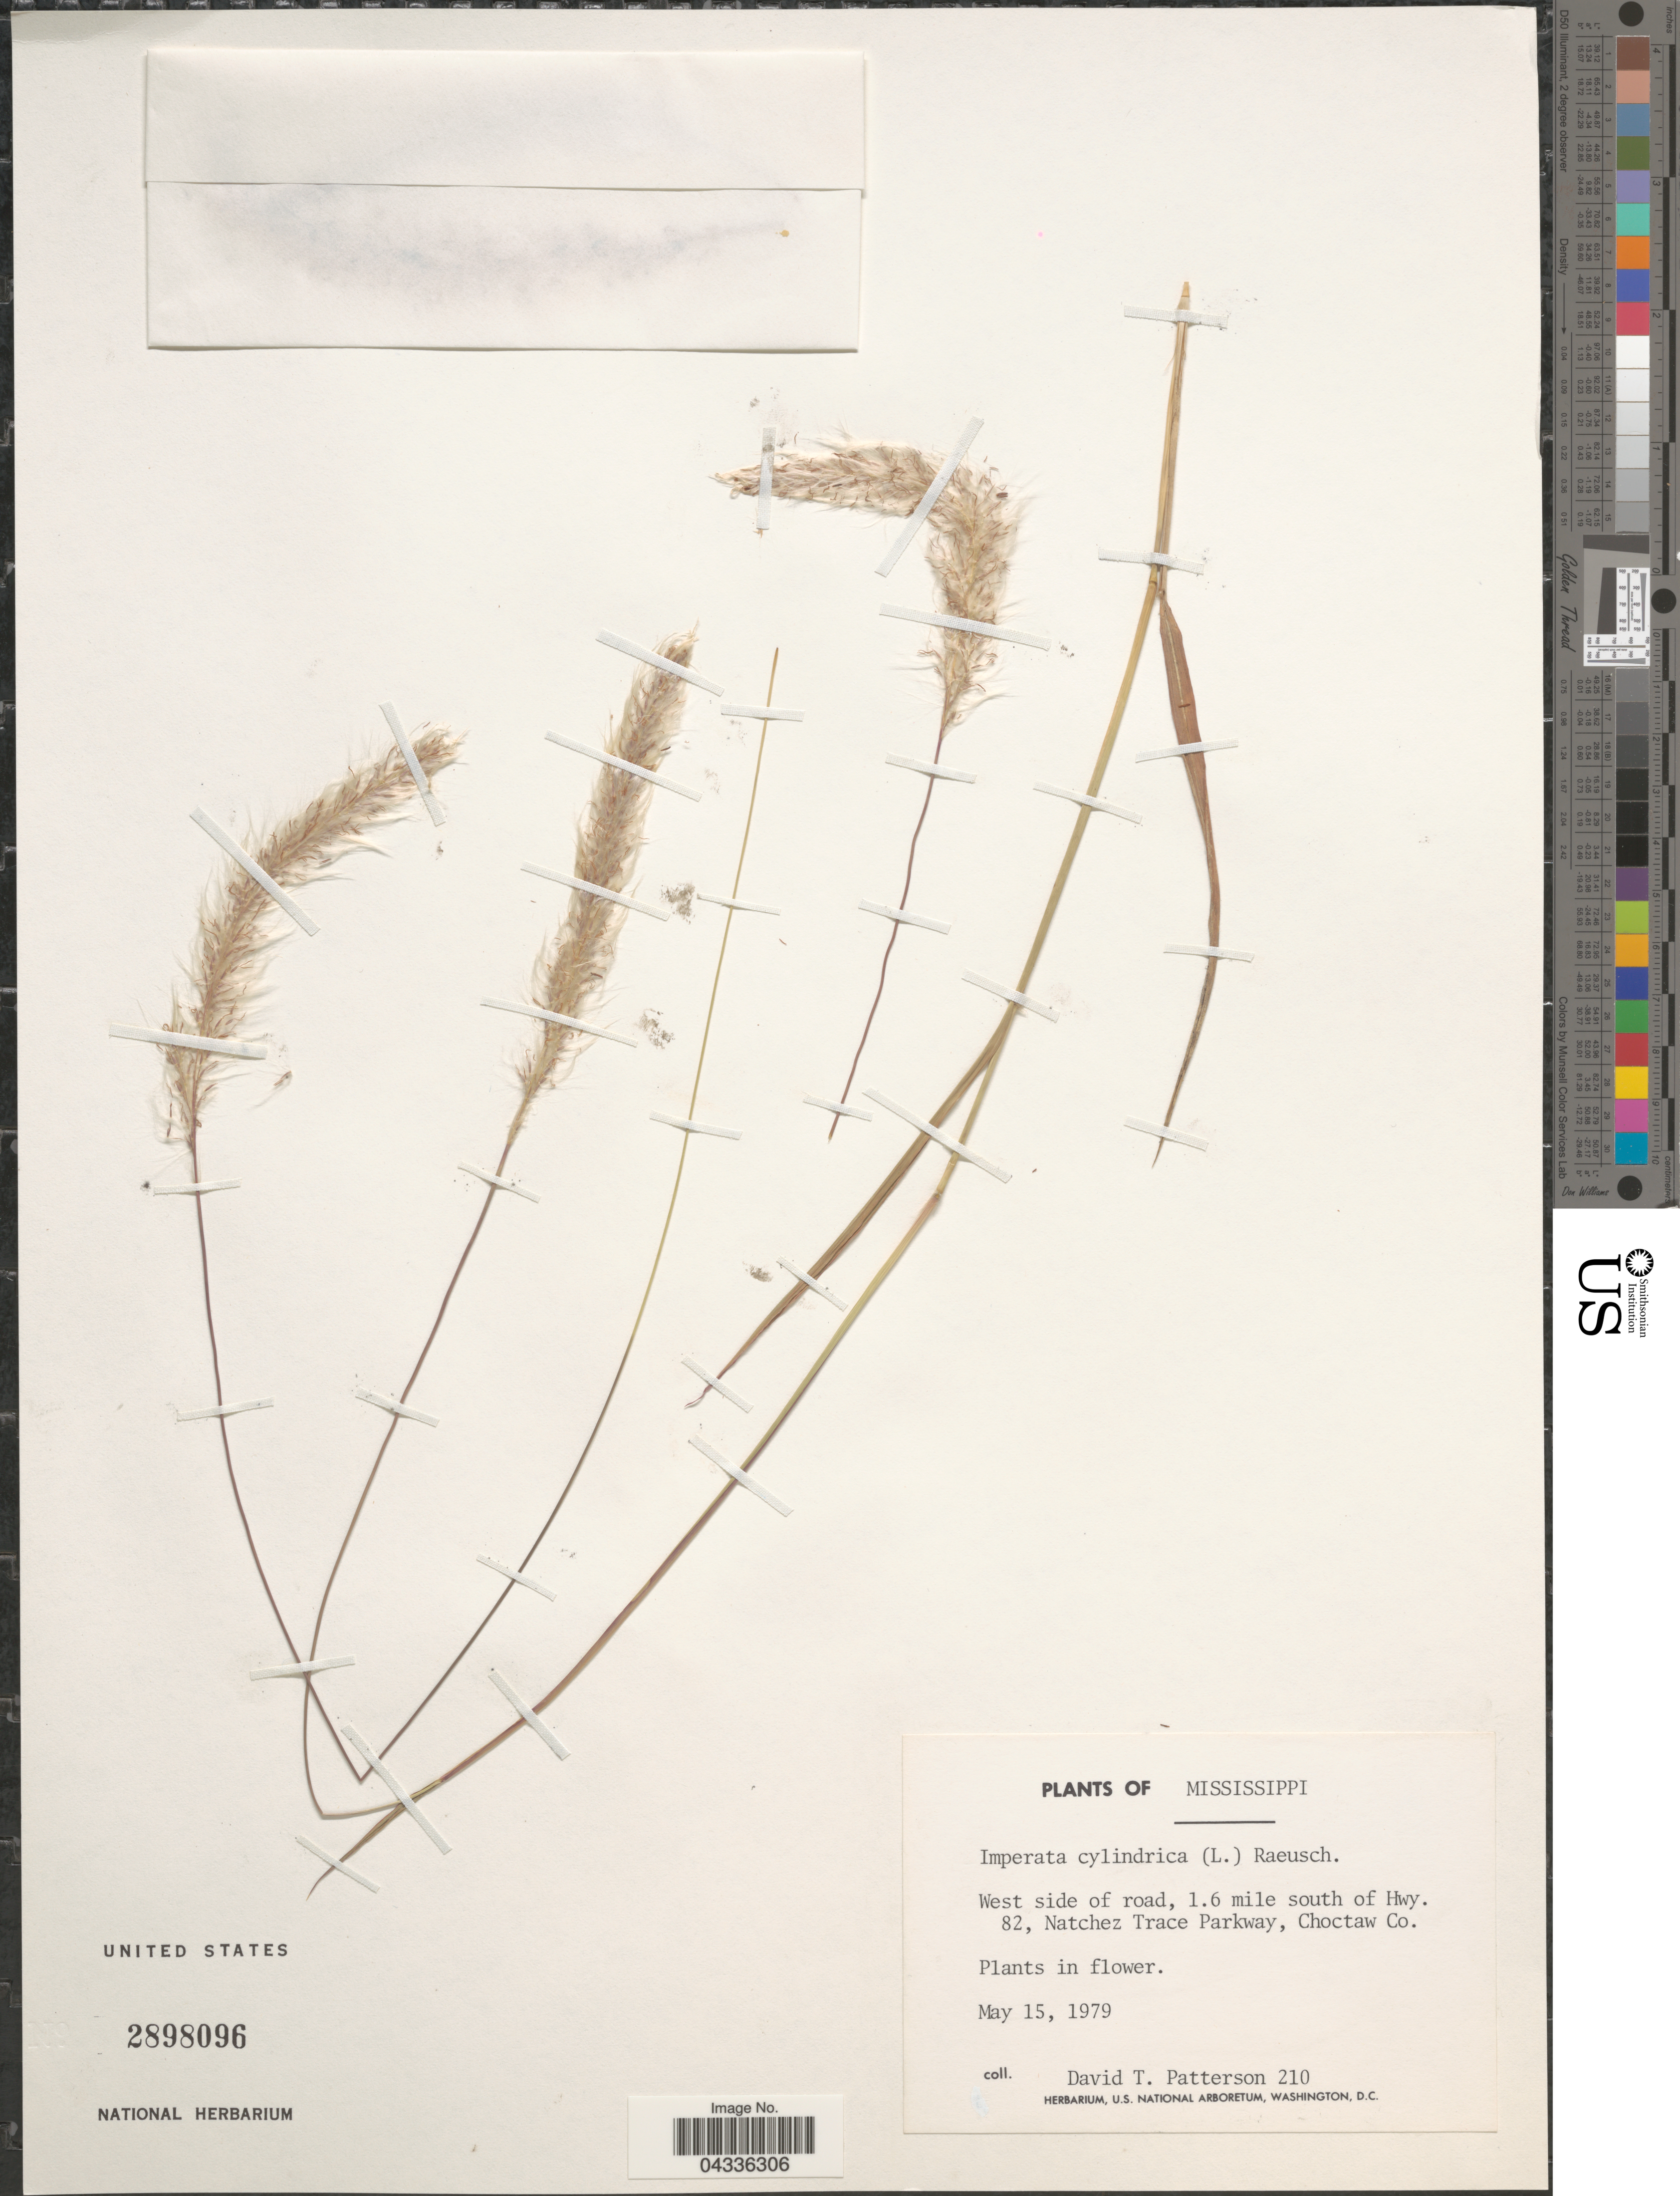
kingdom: Plantae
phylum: Tracheophyta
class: Liliopsida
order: Poales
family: Poaceae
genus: Imperata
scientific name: Imperata cylindrica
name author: (L.) P. Beauv.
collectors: D. Patterson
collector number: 210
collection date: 1979-05-15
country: United States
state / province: Mississippi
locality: West side of road, 1.6 mile south of Hwy. 82, Natchez Trace Parkway, Choctaw Co.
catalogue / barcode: US 2898096